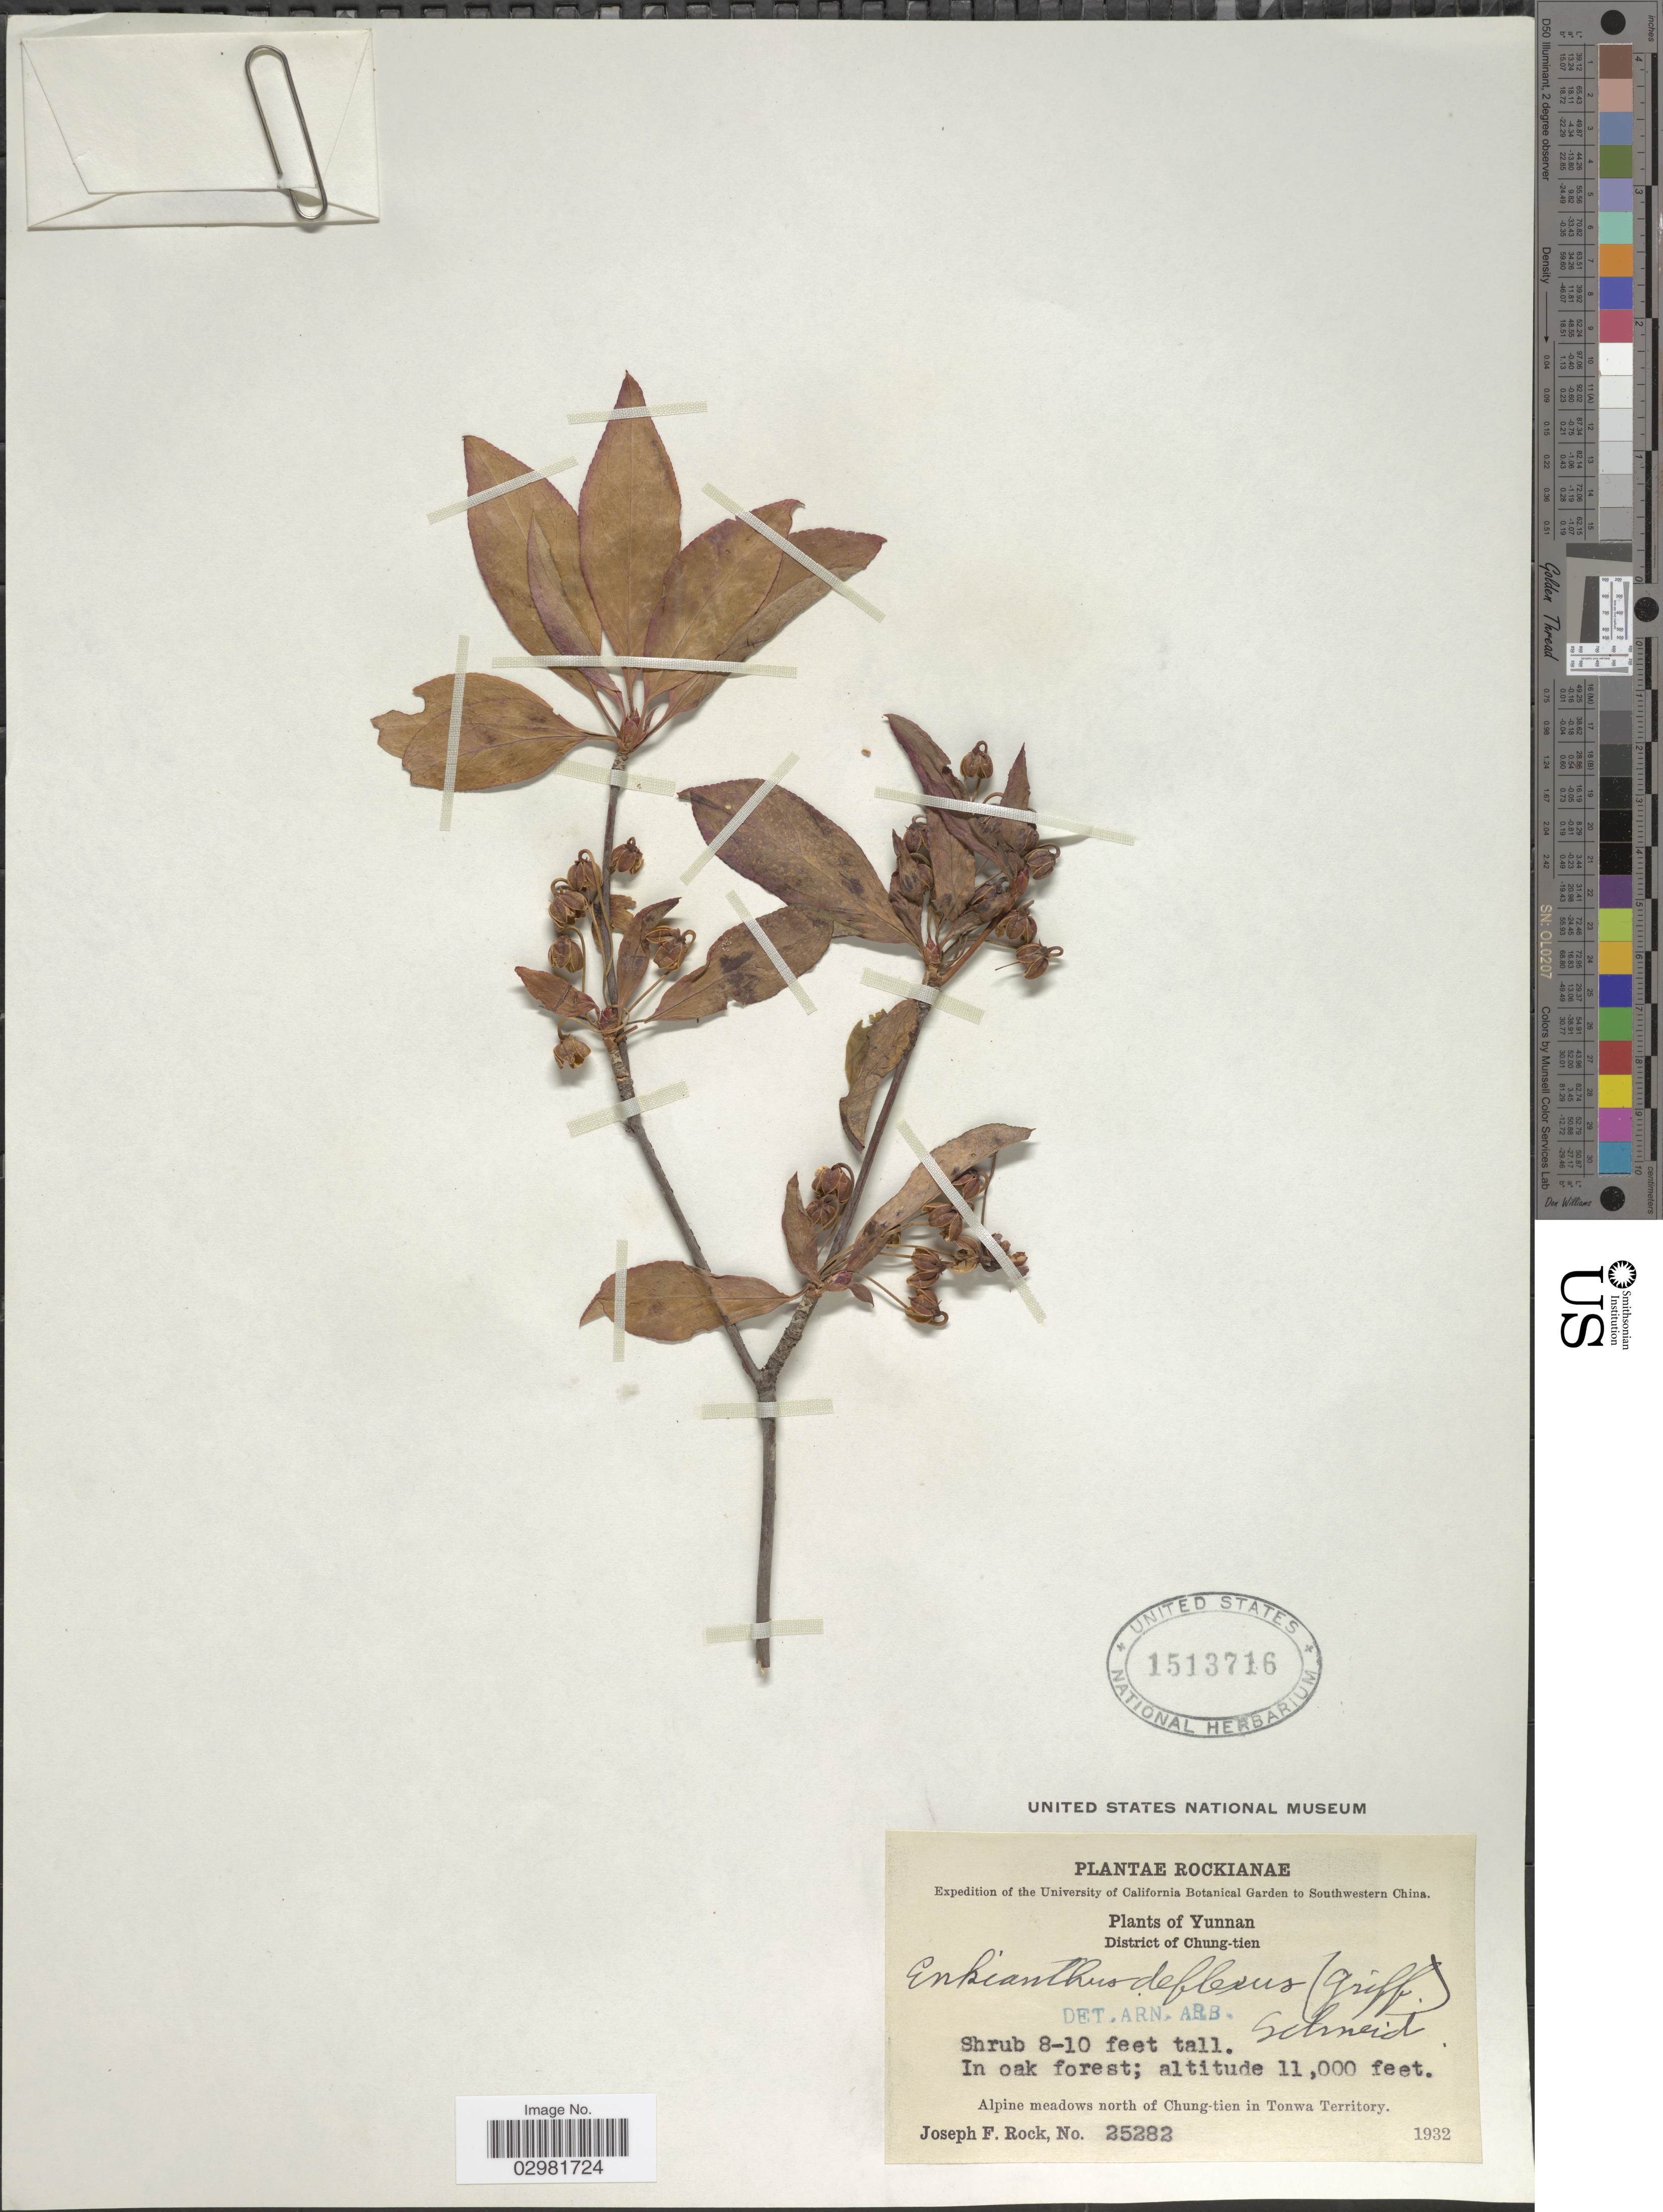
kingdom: Plantae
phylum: Tracheophyta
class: Magnoliopsida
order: Ericales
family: Ericaceae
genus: Enkianthus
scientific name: Enkianthus deflexus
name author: (Griff.) C.K. Schneid.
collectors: J. F. Rock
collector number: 25282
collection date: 1932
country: China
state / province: Yunnan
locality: Southwestern China. District of Chung-tien. Alpine meadows north of Chung-tien in Tonwa Territory.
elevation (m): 3353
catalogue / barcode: US 1513716